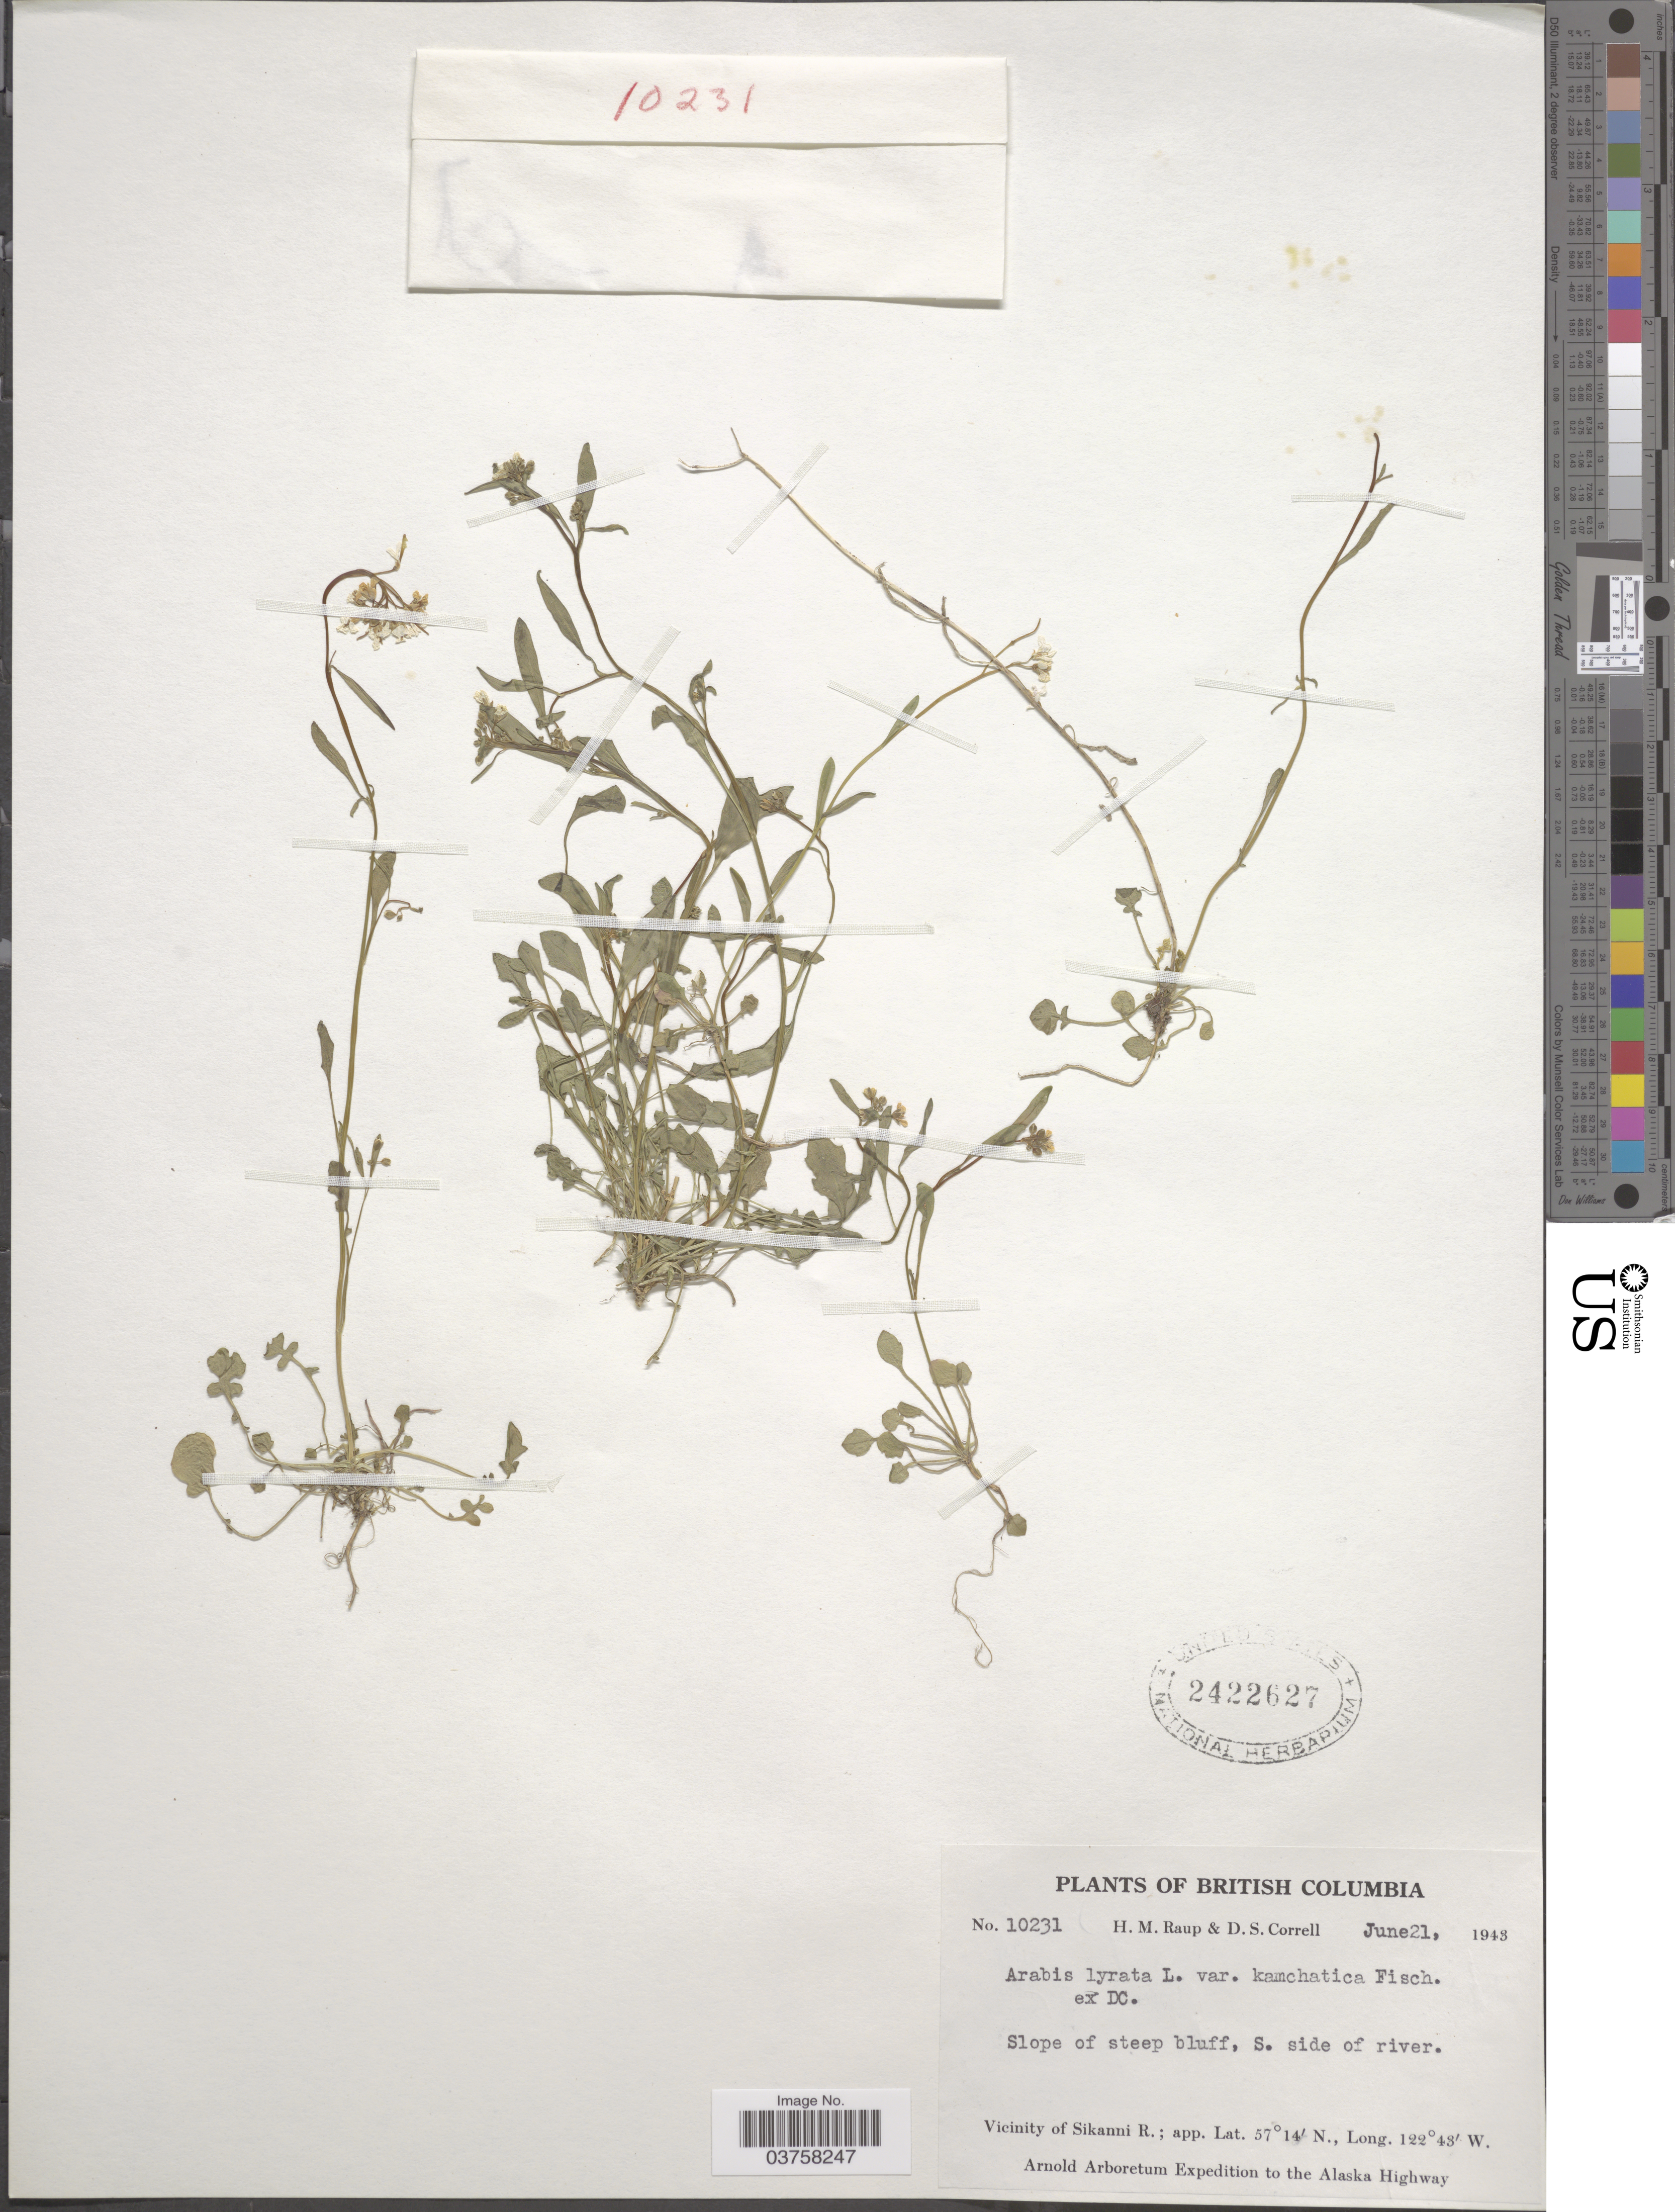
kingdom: Plantae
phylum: Tracheophyta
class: Magnoliopsida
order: Brassicales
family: Brassicaceae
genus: Arabidopsis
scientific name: Arabidopsis lyrata subsp. kamchatica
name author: (Fisch. ex DC.) O'Kane & Al-Shehbaz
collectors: H. Raup & D. S. Correll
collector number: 10231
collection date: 1943-06-21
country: Canada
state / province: British Columbia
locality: Slope of steep bluff, S. side of river. Vicinity of Sikanni R. Alaska Highway.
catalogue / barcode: US 2422627